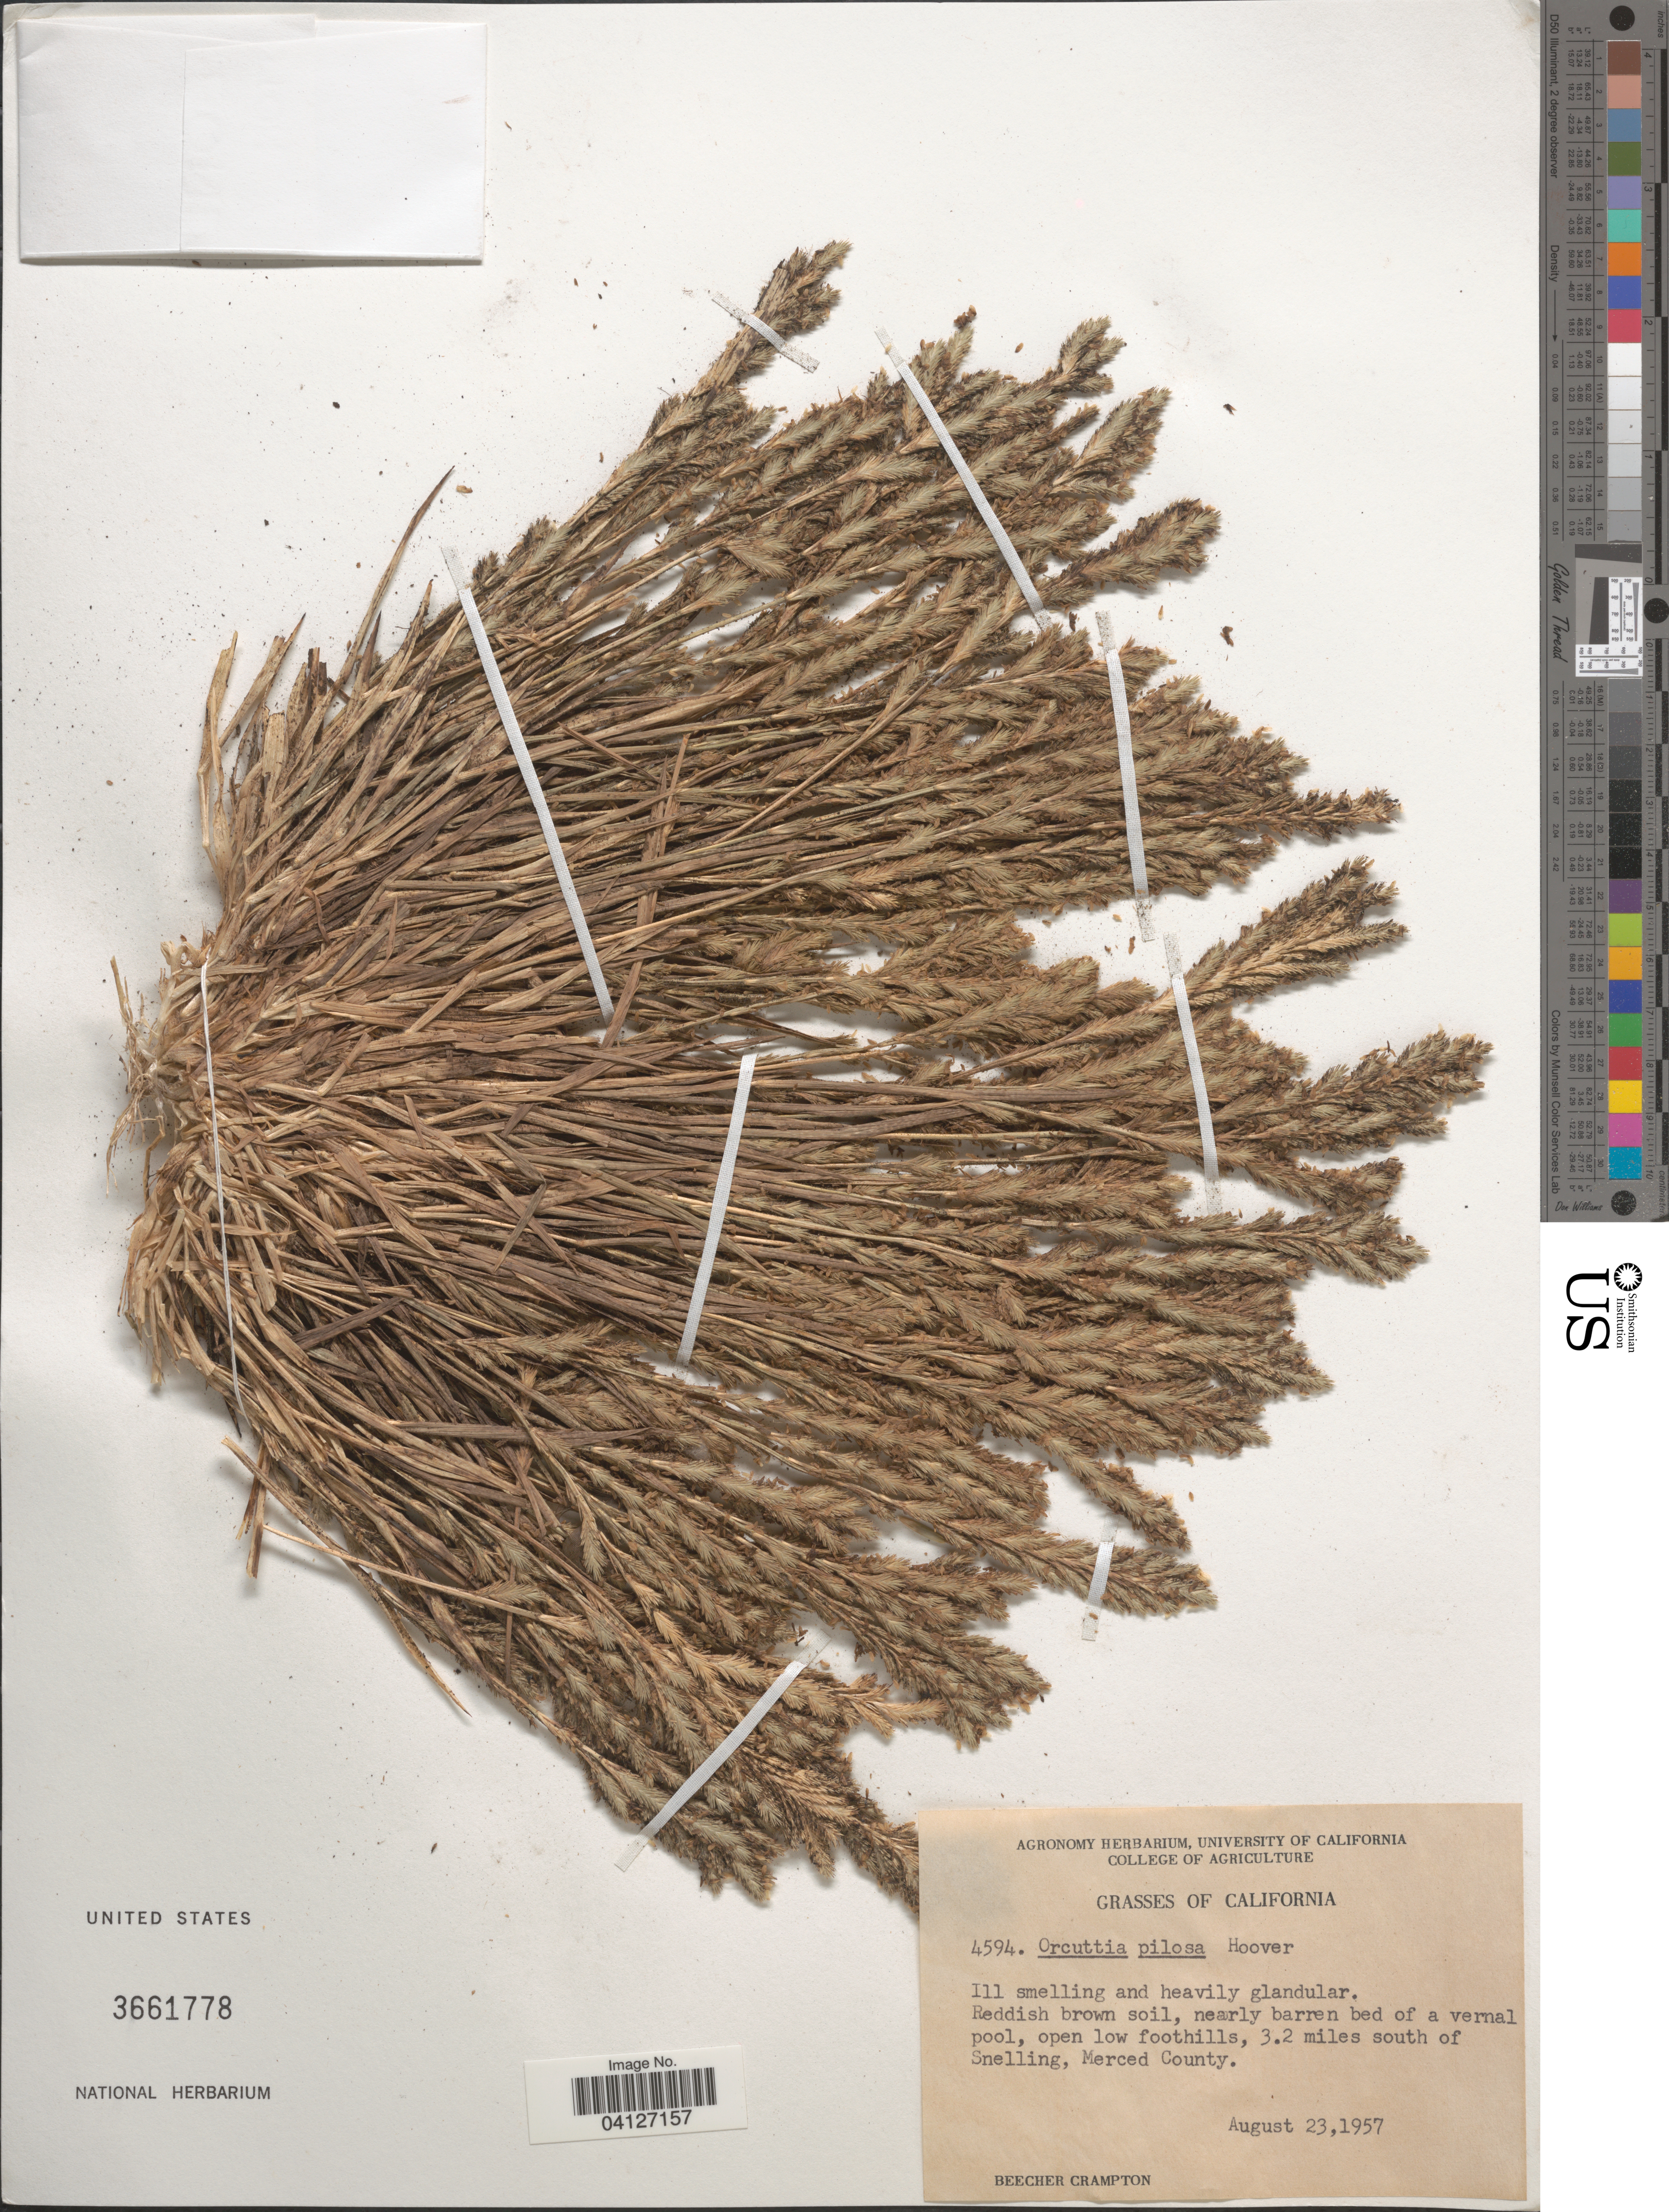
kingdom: Plantae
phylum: Tracheophyta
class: Liliopsida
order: Poales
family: Poaceae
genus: Orcuttia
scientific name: Orcuttia pilosa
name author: Hoover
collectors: B. Crampton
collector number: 4594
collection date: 1957-08-23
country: United States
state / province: California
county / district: Merced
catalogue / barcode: US 3661778